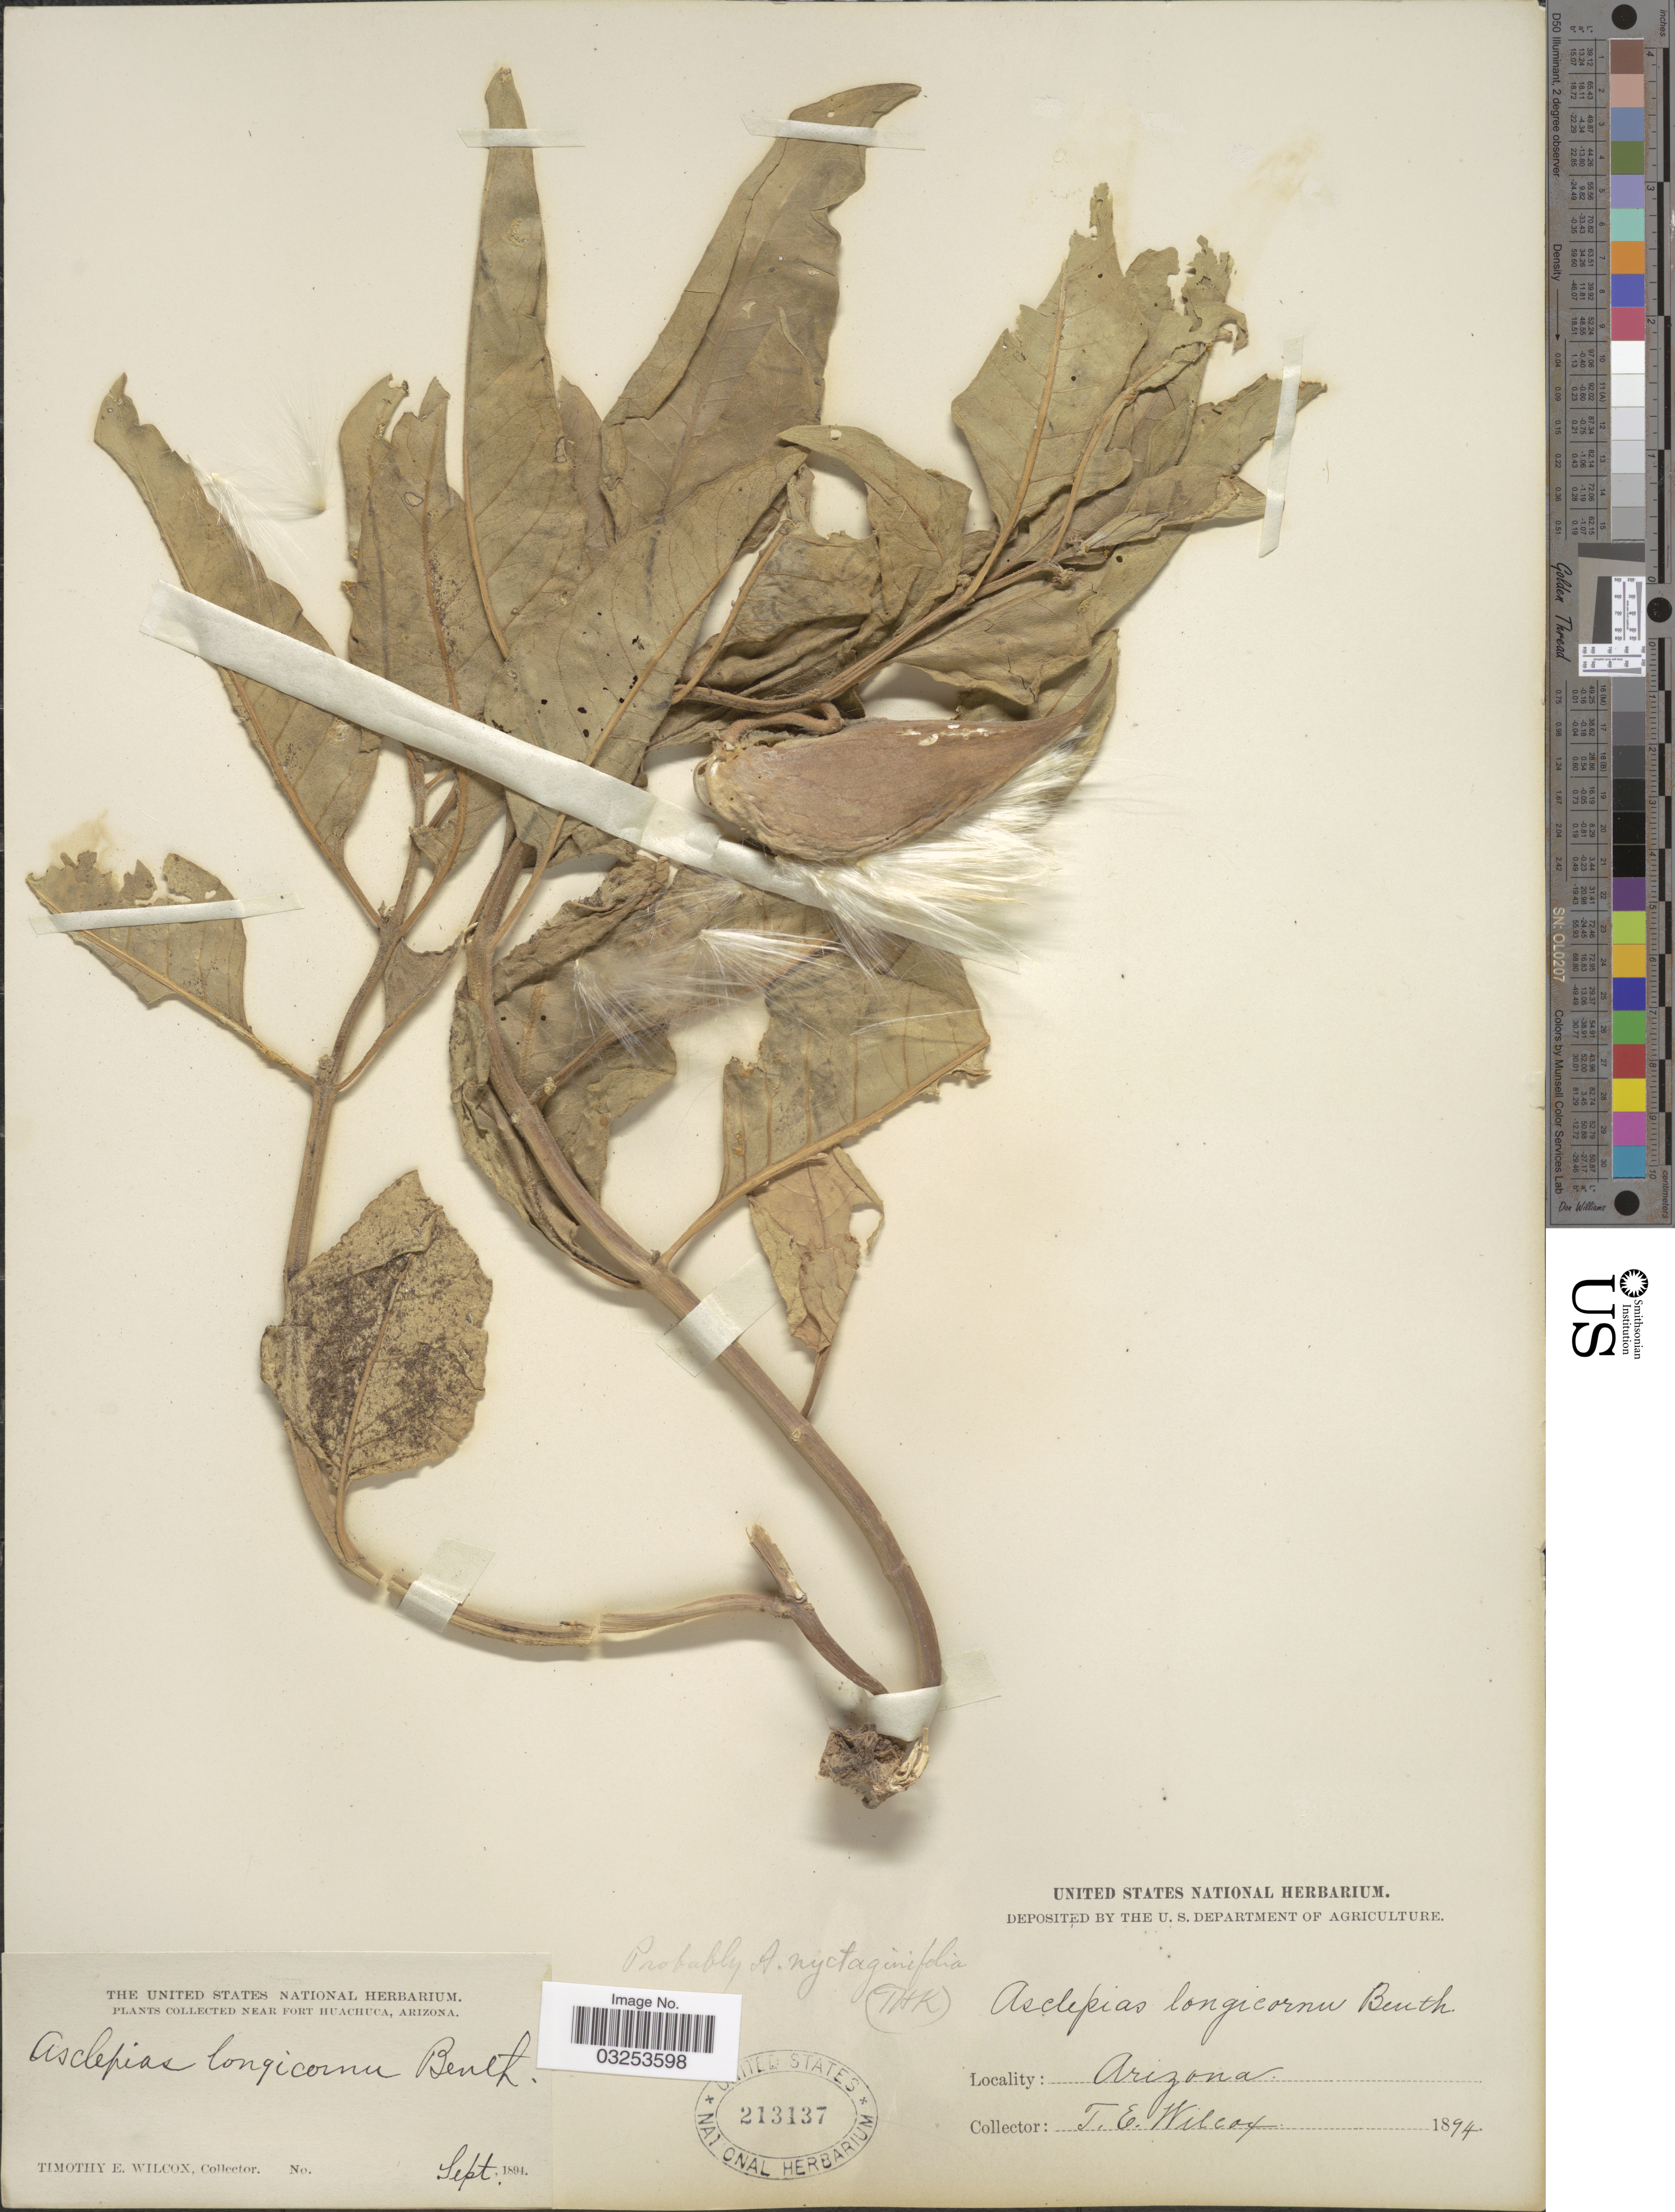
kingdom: Plantae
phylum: Tracheophyta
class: Magnoliopsida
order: Gentianales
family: Apocynaceae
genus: Asclepias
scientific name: Asclepias albicans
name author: S. Watson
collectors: T. E. Wilcox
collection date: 1891-09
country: United States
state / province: Arizona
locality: Near Port Huachuca.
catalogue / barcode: US 213137